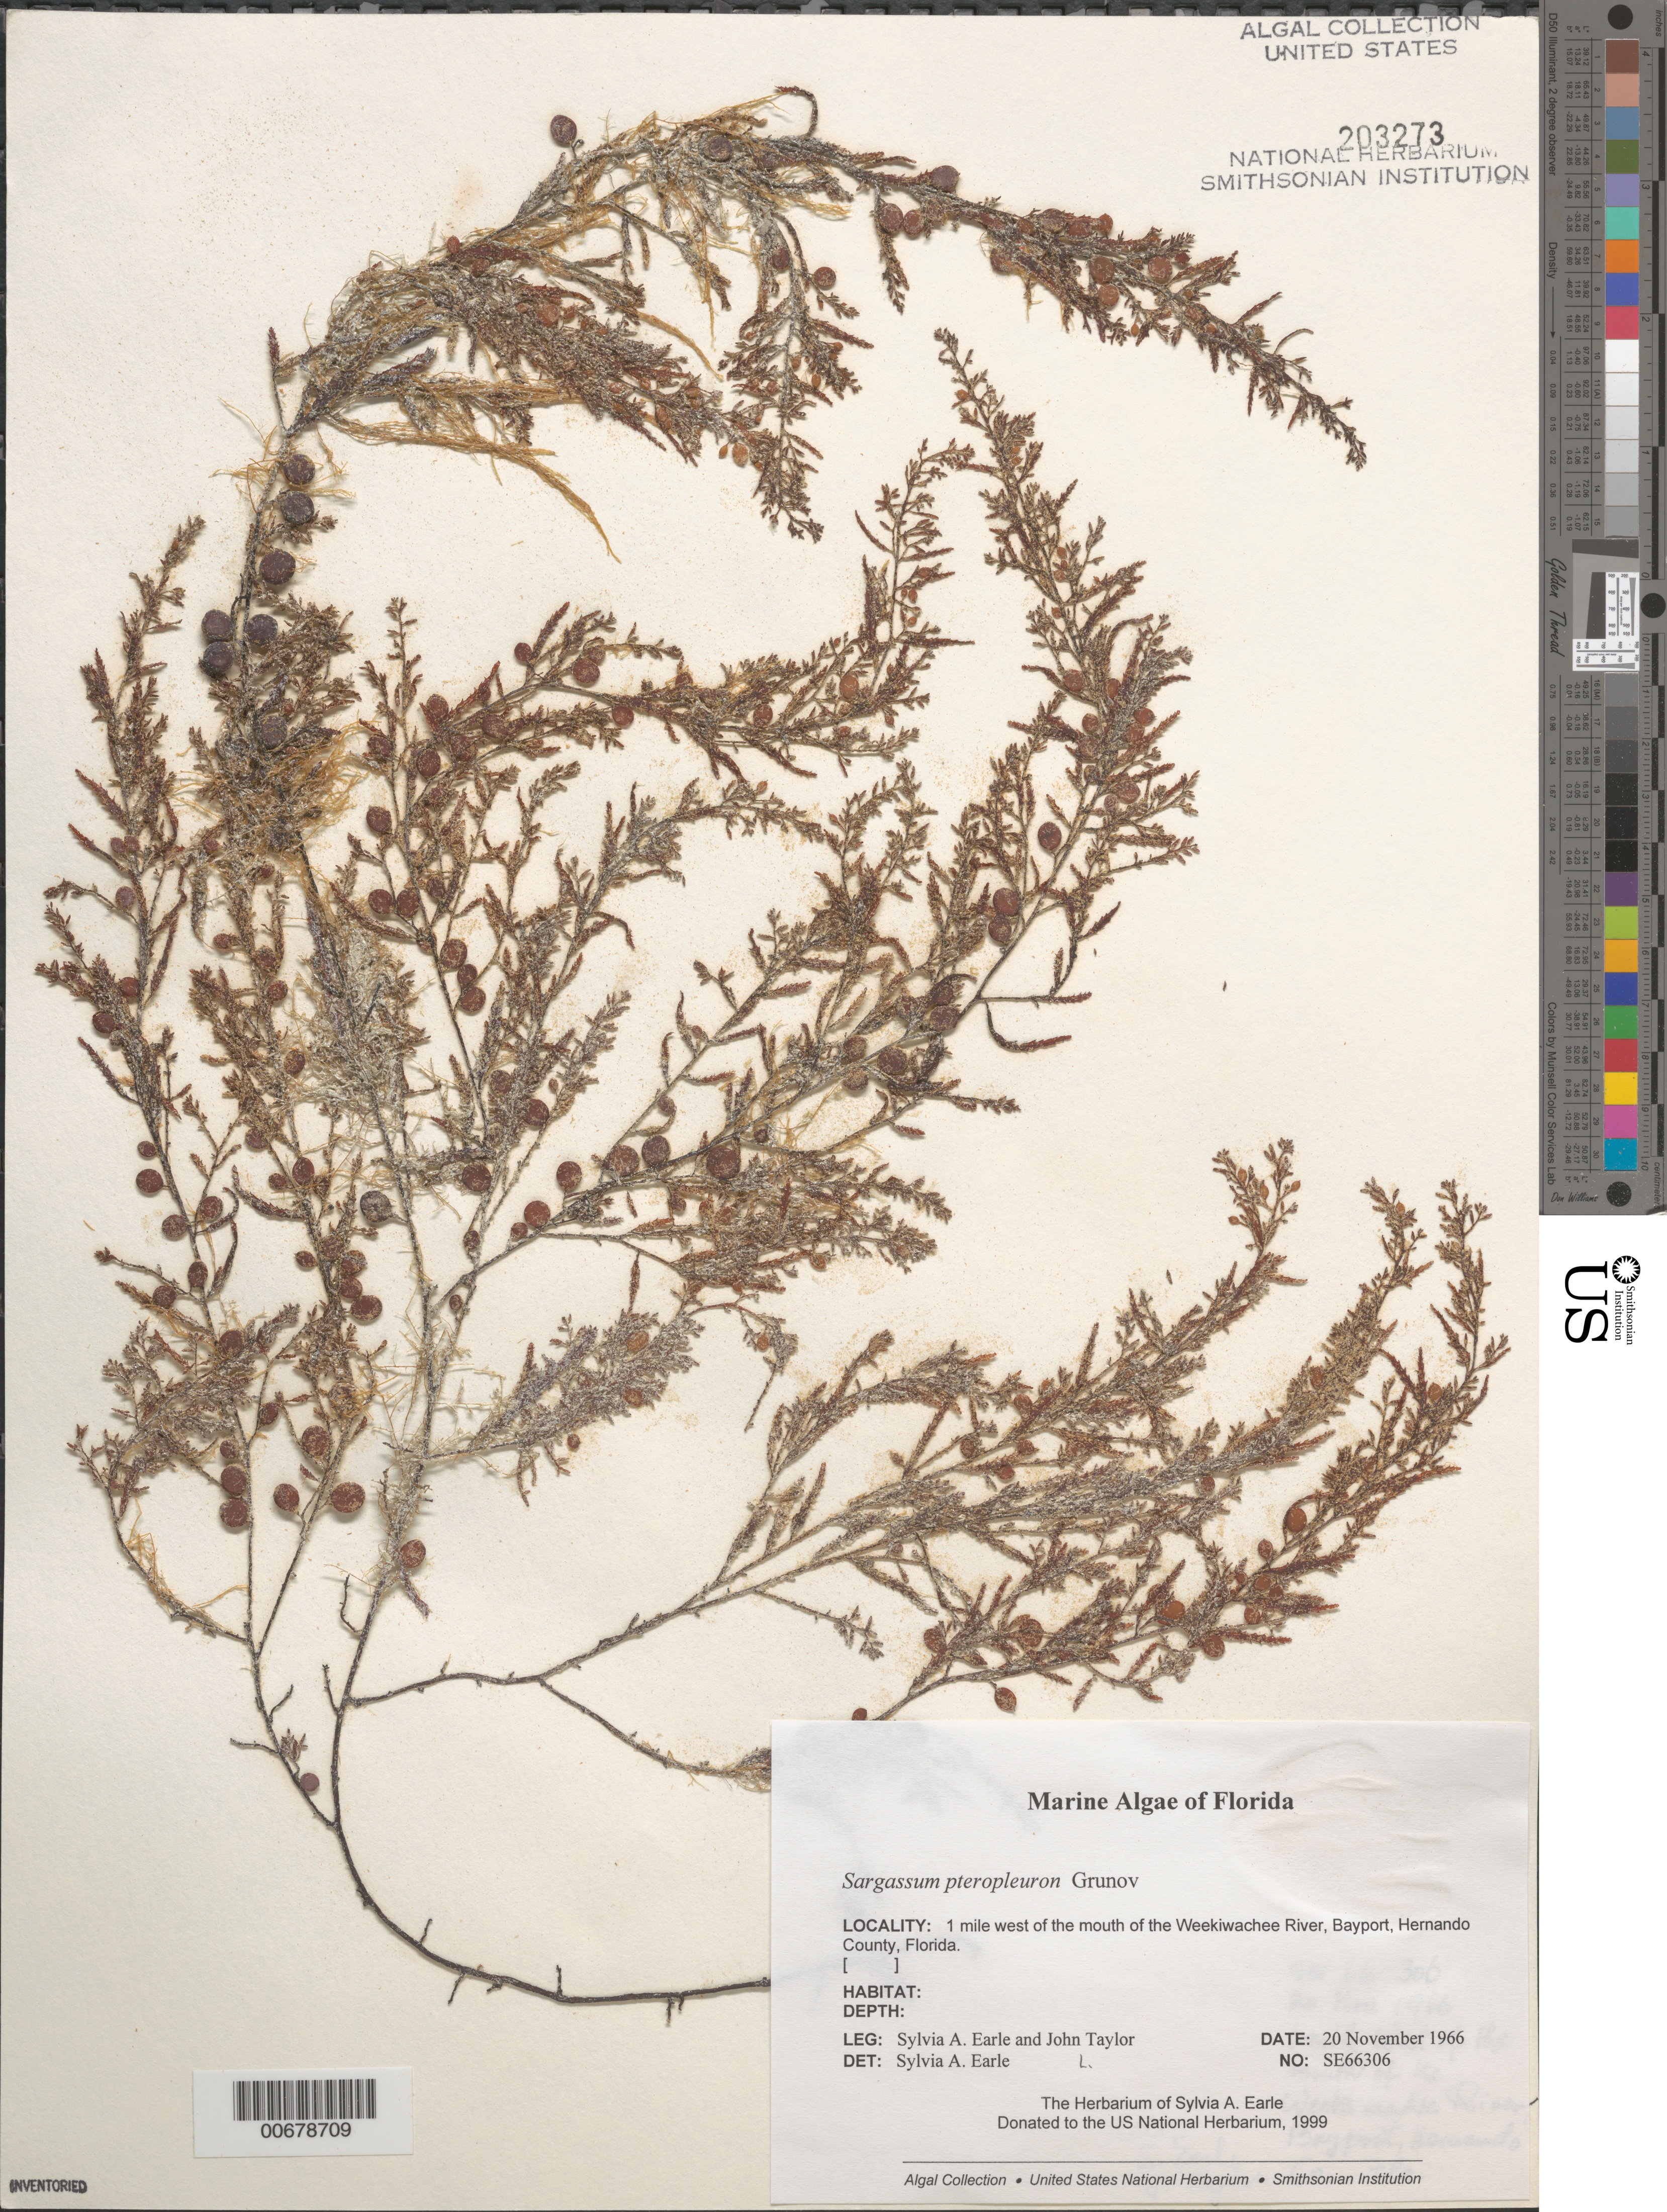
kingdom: Chromista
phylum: Ochrophyta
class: Phaeophyceae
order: Fucales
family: Sargassaceae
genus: Sargassum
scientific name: Sargassum pteropleuron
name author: Grunow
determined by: Earle, S. A.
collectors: S. A. Earle & J. L. Taylor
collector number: SE 66306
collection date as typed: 20 Nov 1966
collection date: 1966-11-20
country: United States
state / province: Florida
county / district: Hernando County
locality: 1 mile west of Weeki Wachee River mouth, Bayport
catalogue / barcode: US 203273